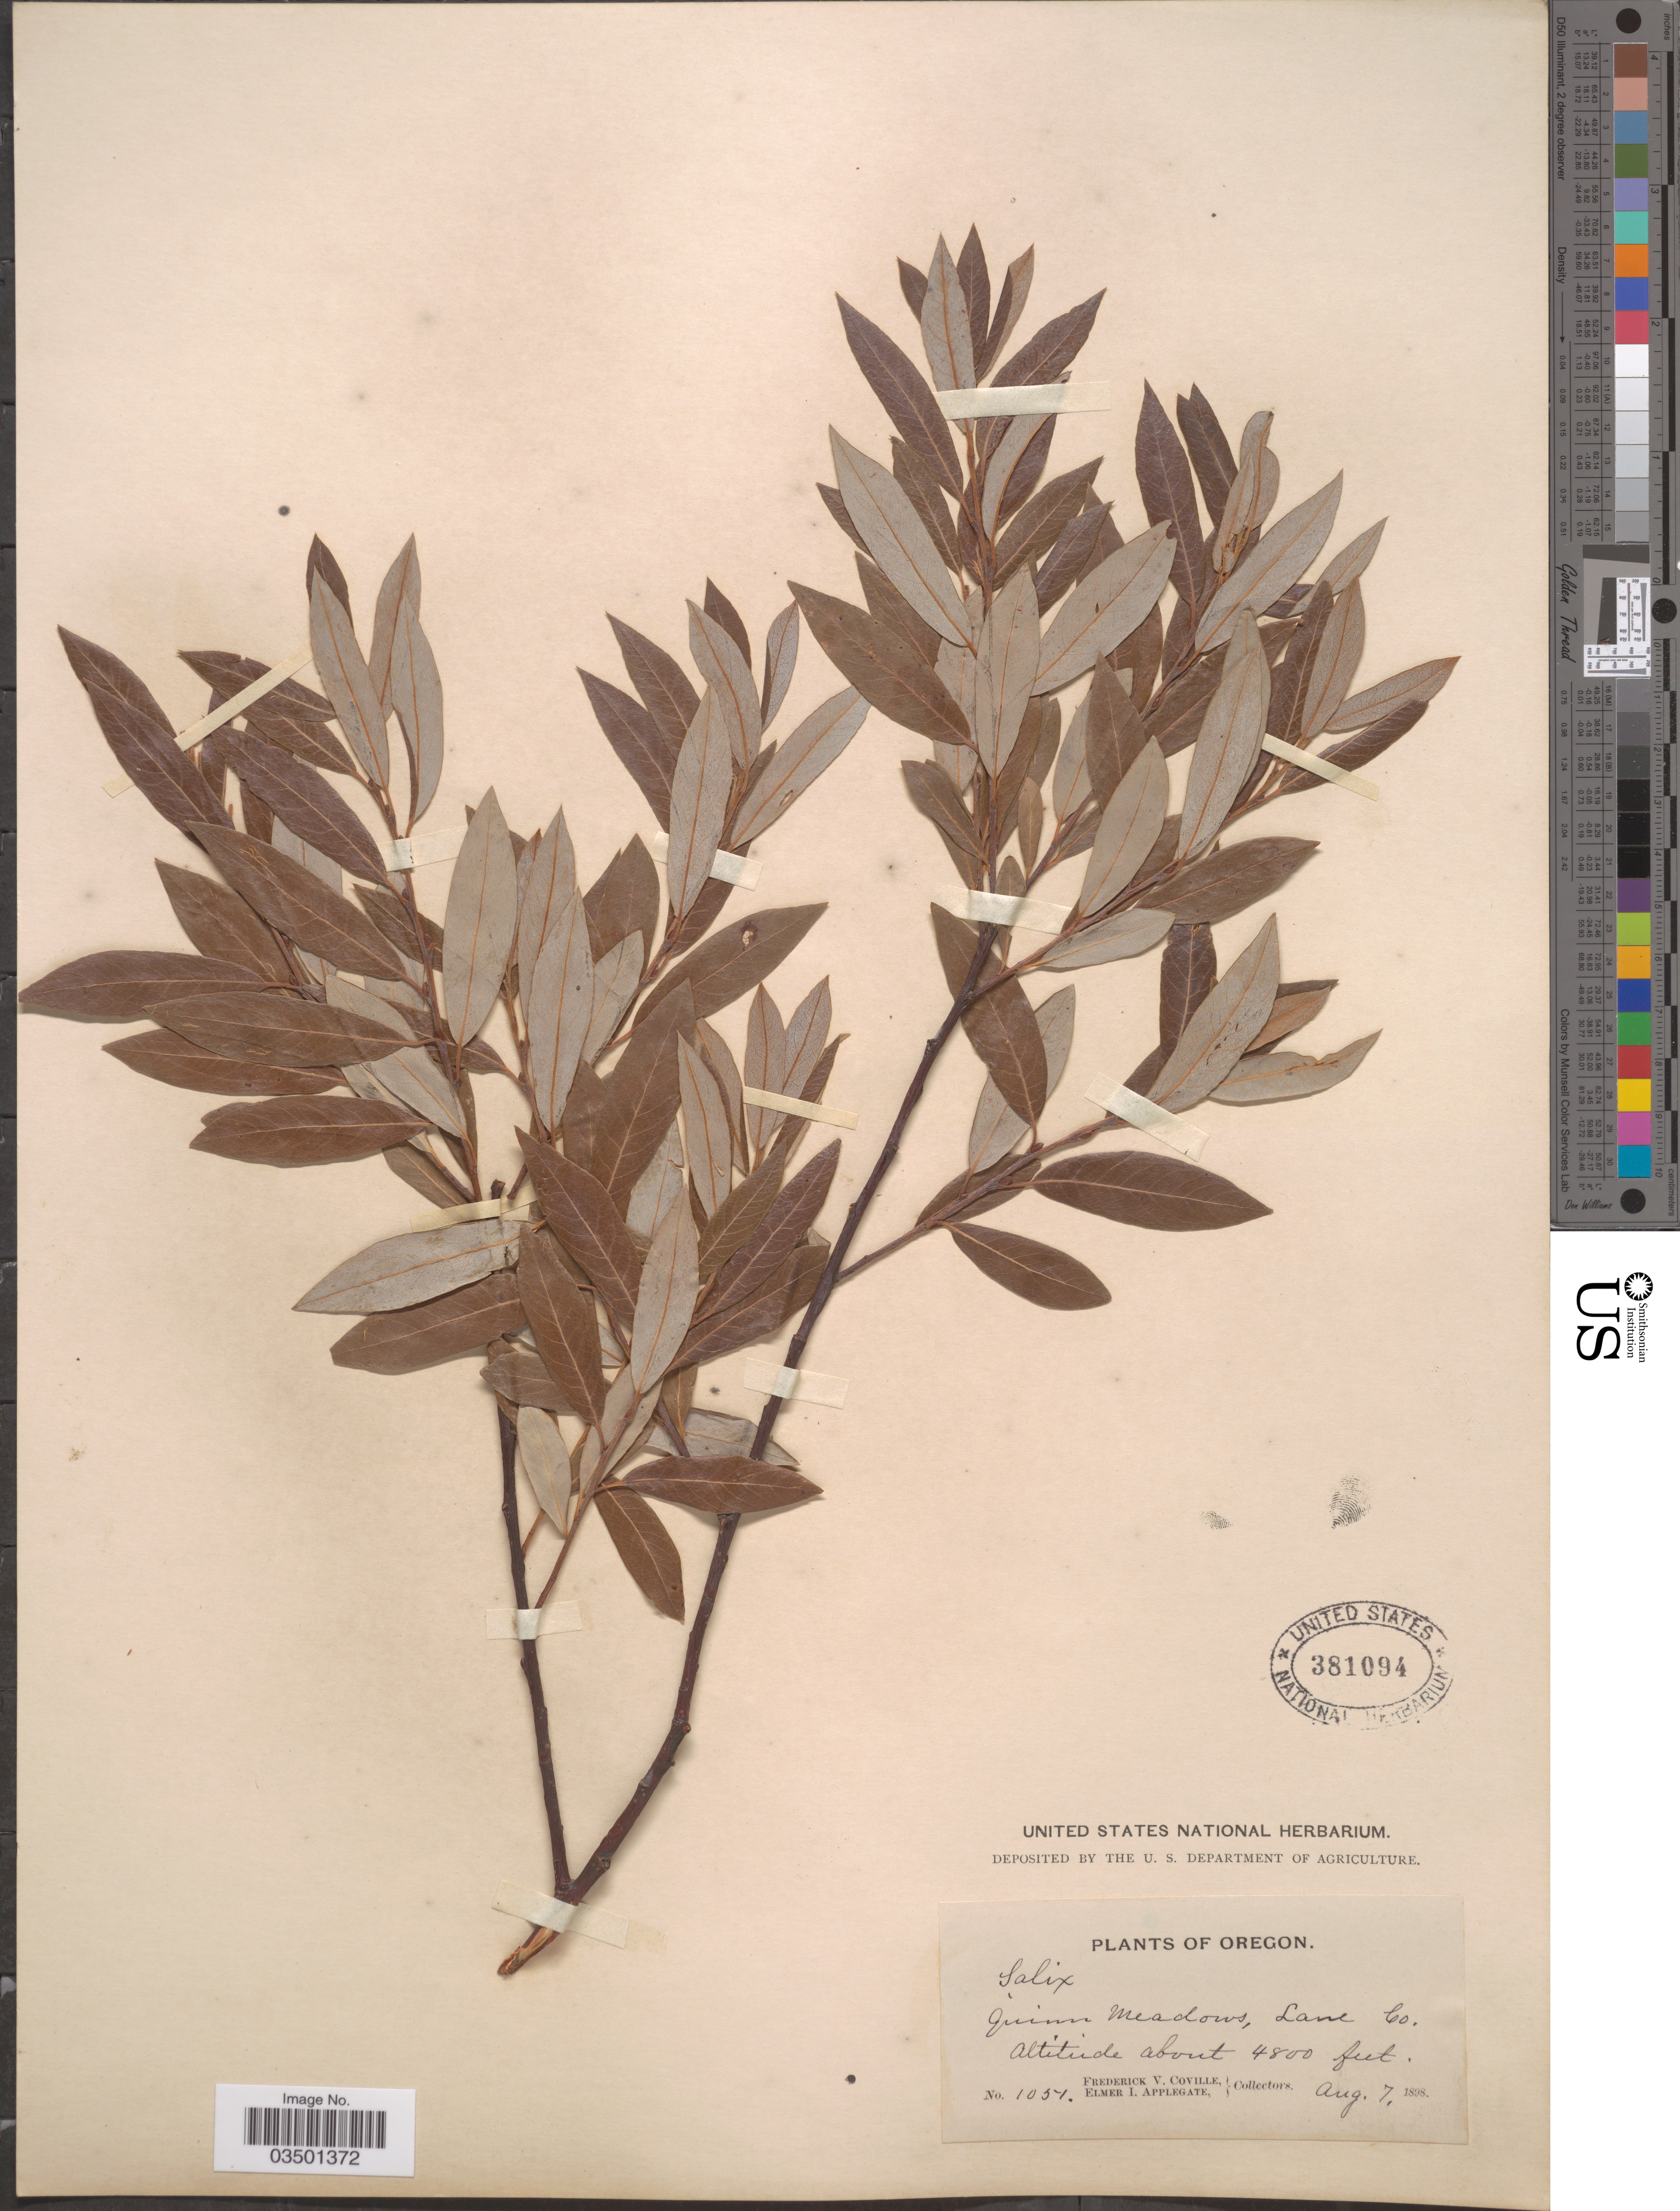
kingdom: Plantae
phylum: Tracheophyta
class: Magnoliopsida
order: Malpighiales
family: Salicaceae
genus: Salix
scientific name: Salix lasiolepis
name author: Benth.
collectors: F. V. Coville & E. I. Applegate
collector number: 1051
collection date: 1898-08-07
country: United States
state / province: Oregon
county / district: Lane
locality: Quinn Meadows, Lane Co.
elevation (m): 1463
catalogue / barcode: US 381094